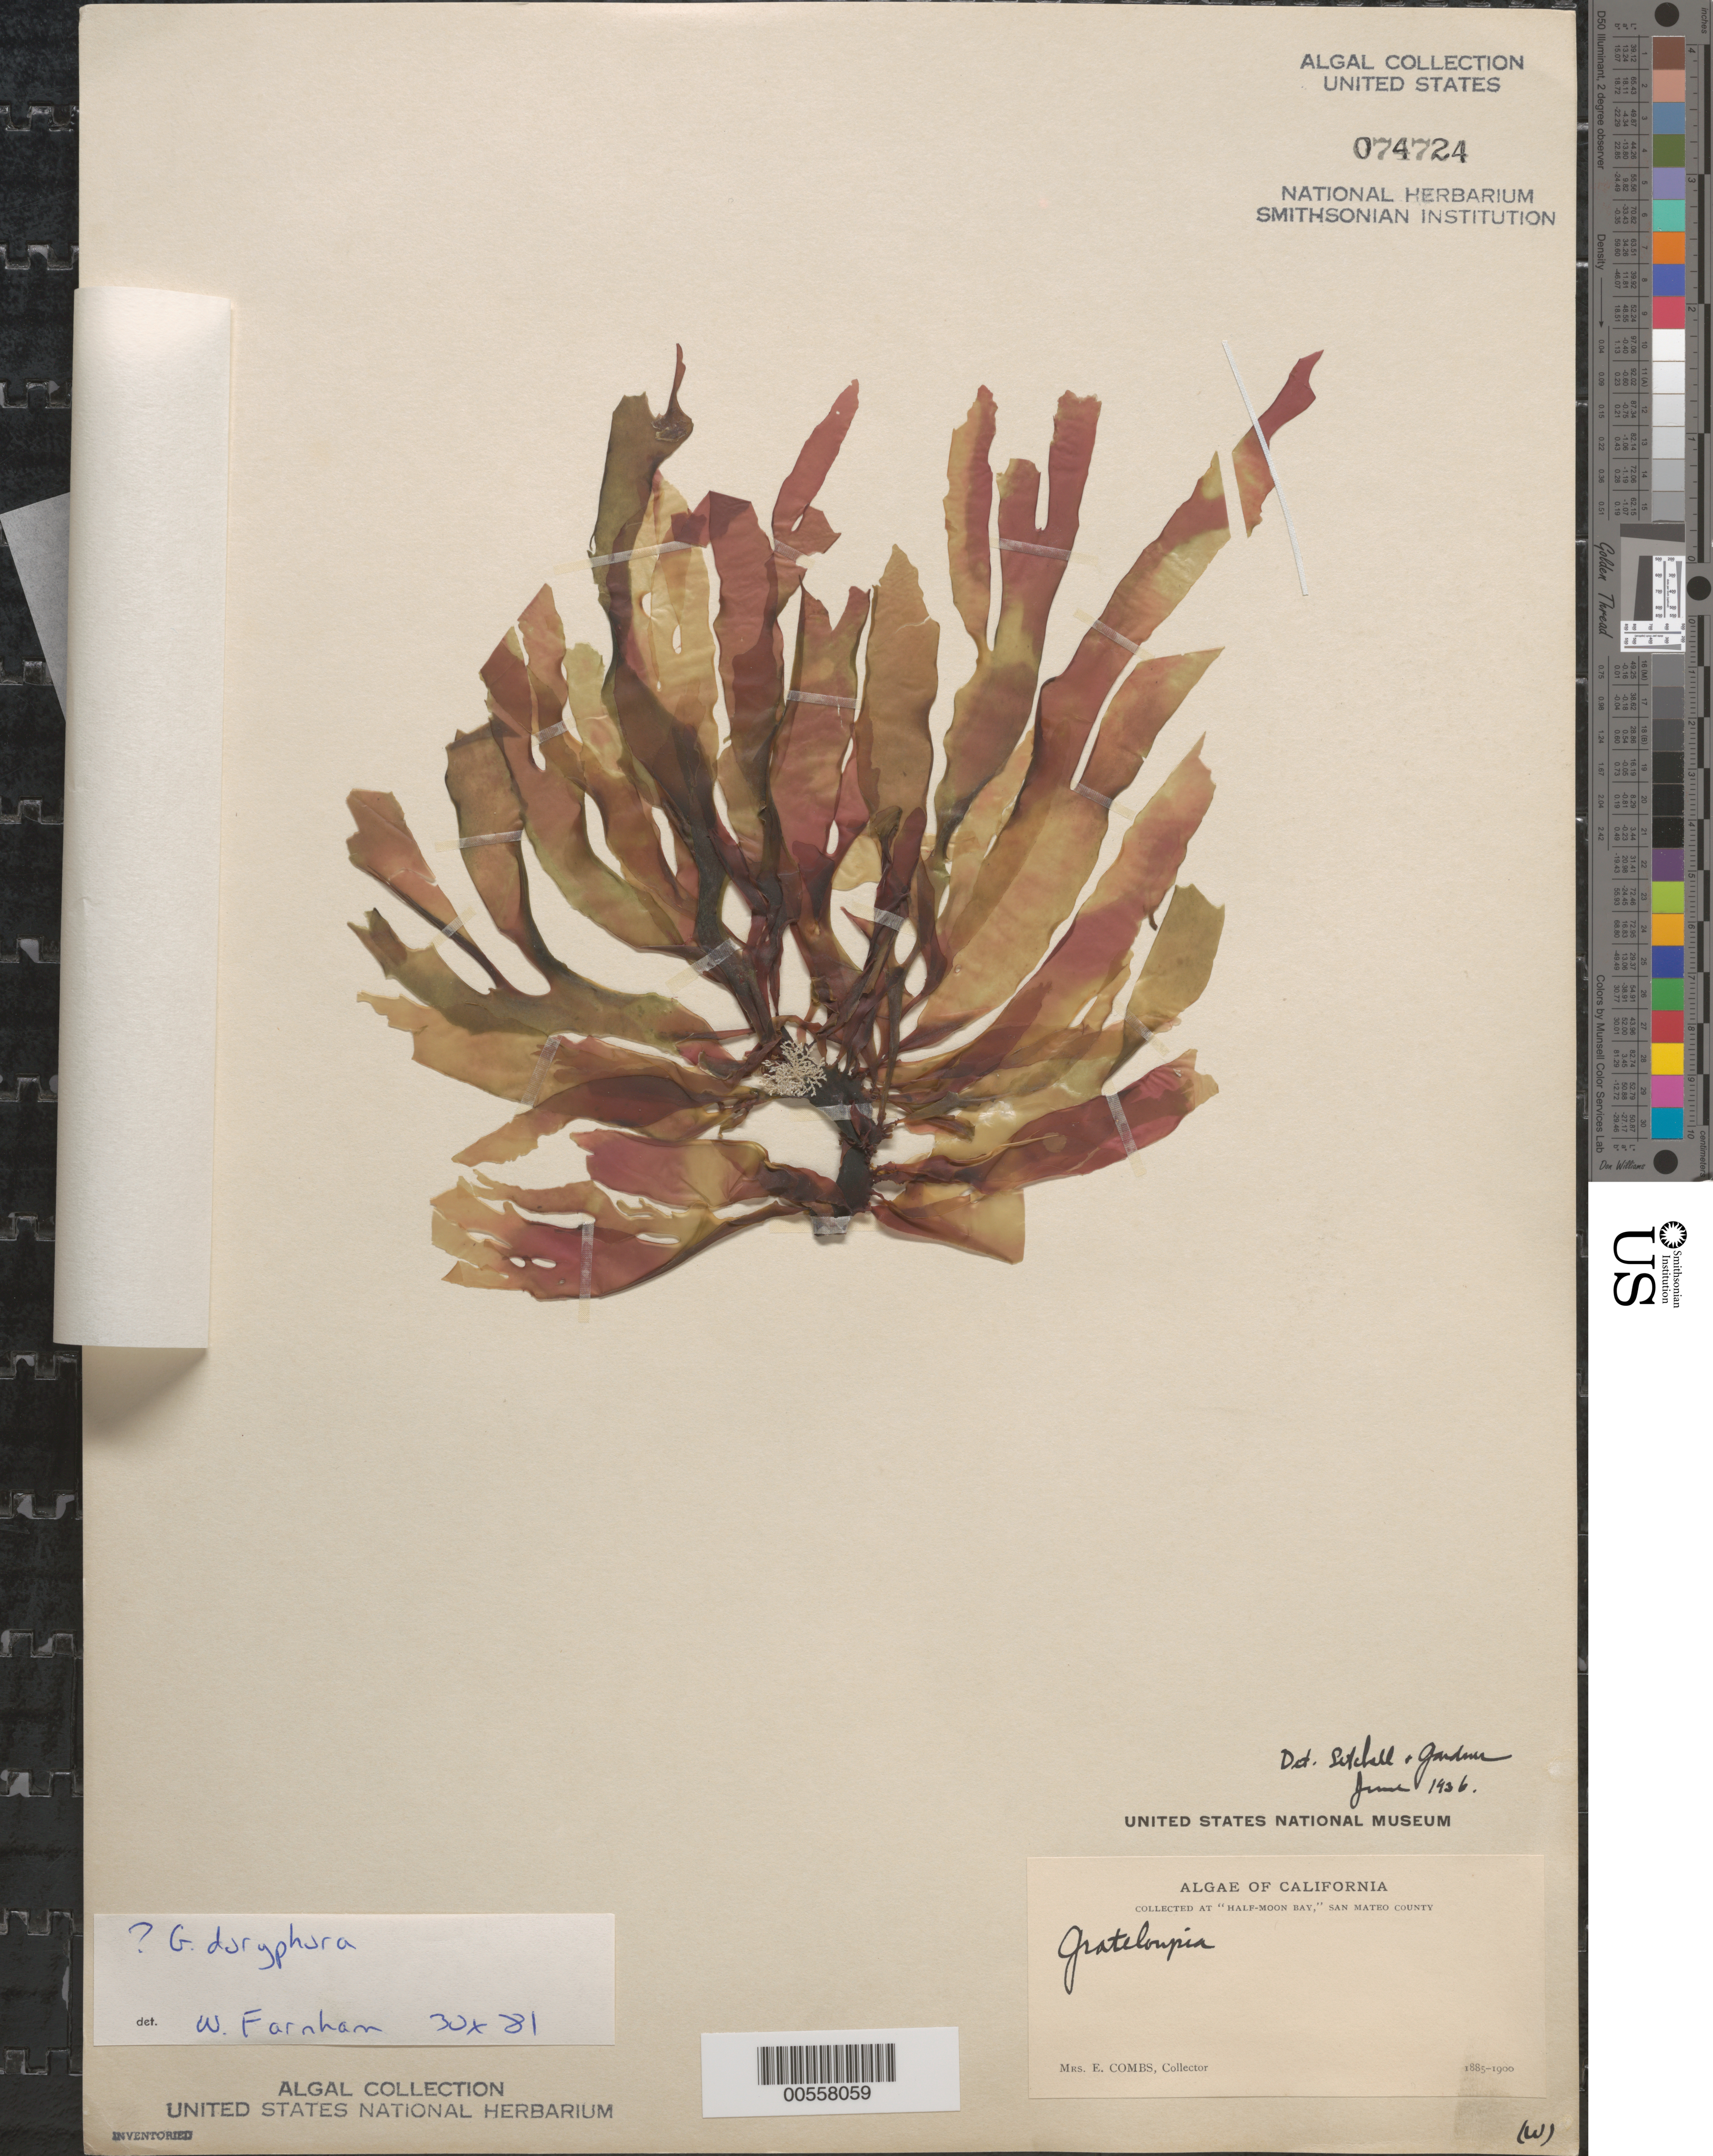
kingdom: Plantae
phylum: Rhodophyta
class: Florideophyceae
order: Halymeniales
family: Halymeniaceae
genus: Grateloupia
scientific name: Grateloupia doryphora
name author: (Mont.) Howe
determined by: Farnham, W. F.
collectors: Mrs. E. Combs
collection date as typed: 1885 to -- --- 1900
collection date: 1885/1900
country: United States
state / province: California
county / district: San Mateo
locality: Half Moon Bay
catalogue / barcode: US 74724